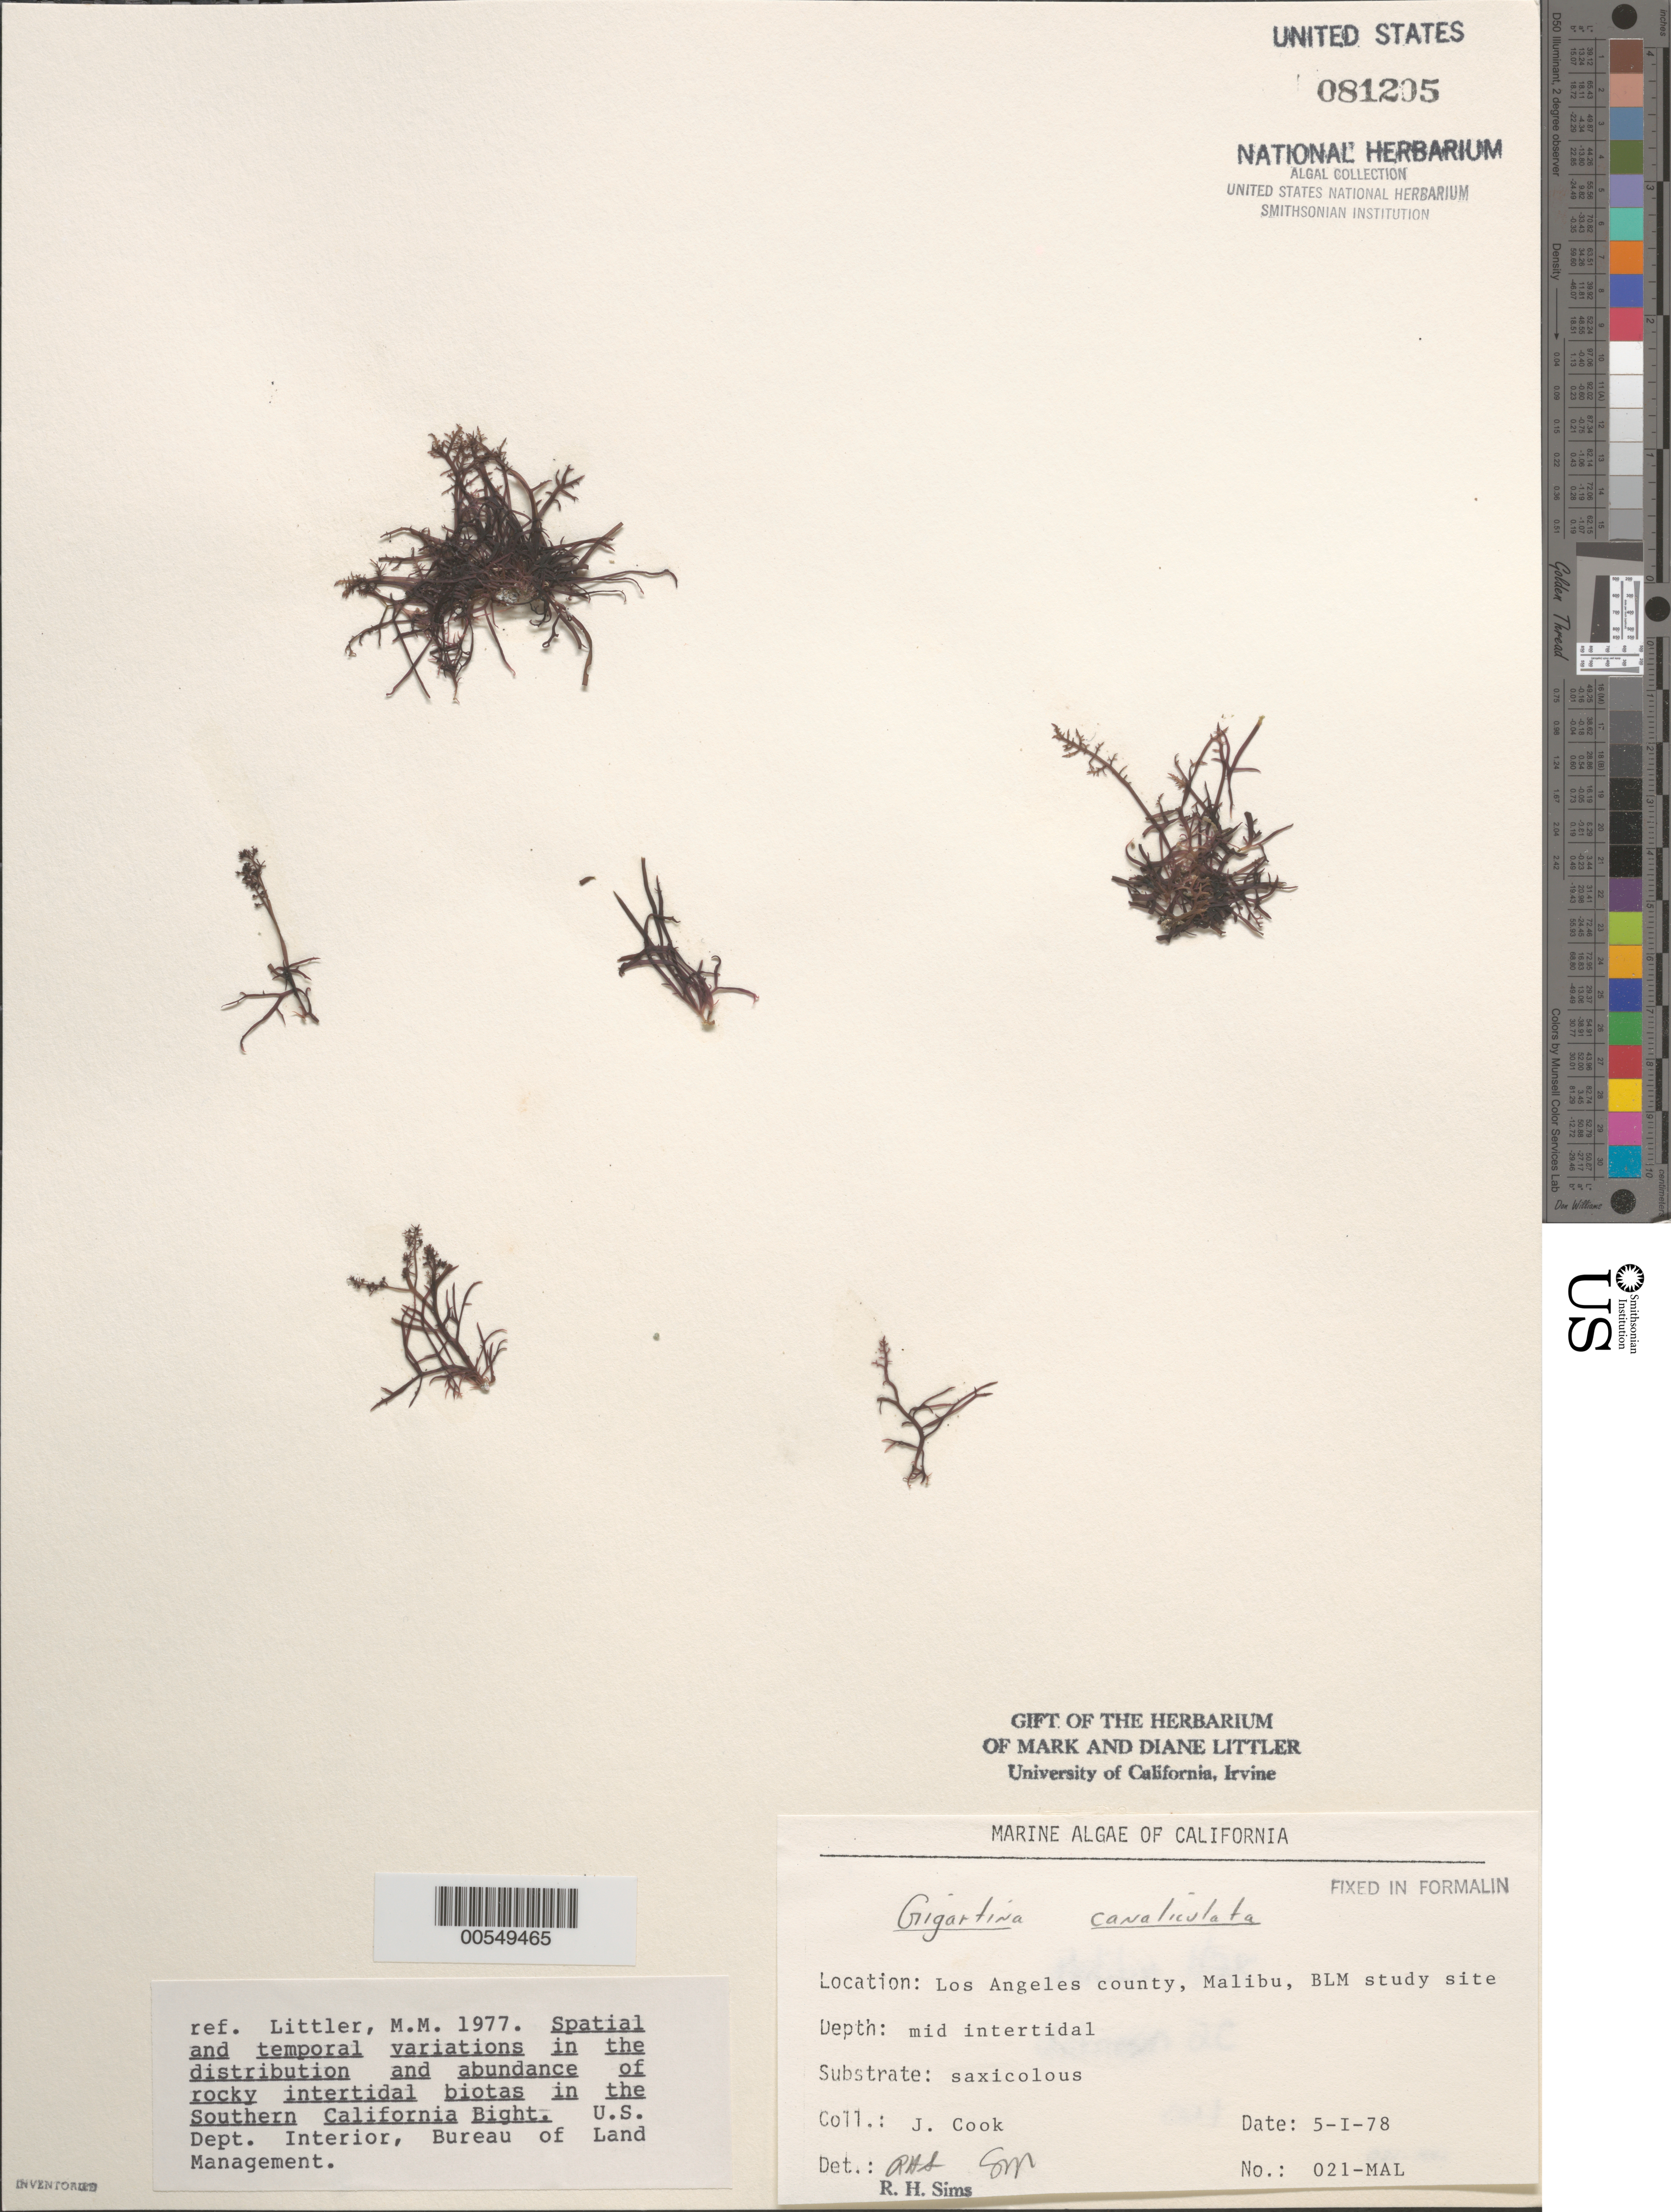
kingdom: Plantae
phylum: Rhodophyta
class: Florideophyceae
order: Gigartinales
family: Gigartinaceae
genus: Chondracanthus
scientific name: Chondracanthus canaliculatus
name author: (Harv.) Guiry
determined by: Algae name updating Project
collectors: J. Cook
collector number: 021-mal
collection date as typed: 05 Jan 1978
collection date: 1978-01-05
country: United States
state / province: California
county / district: Los Angeles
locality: Malibu, near Paradise Cove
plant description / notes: BLM-SOCALBIGHT Rocky Intertidal Survey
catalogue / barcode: US 81205